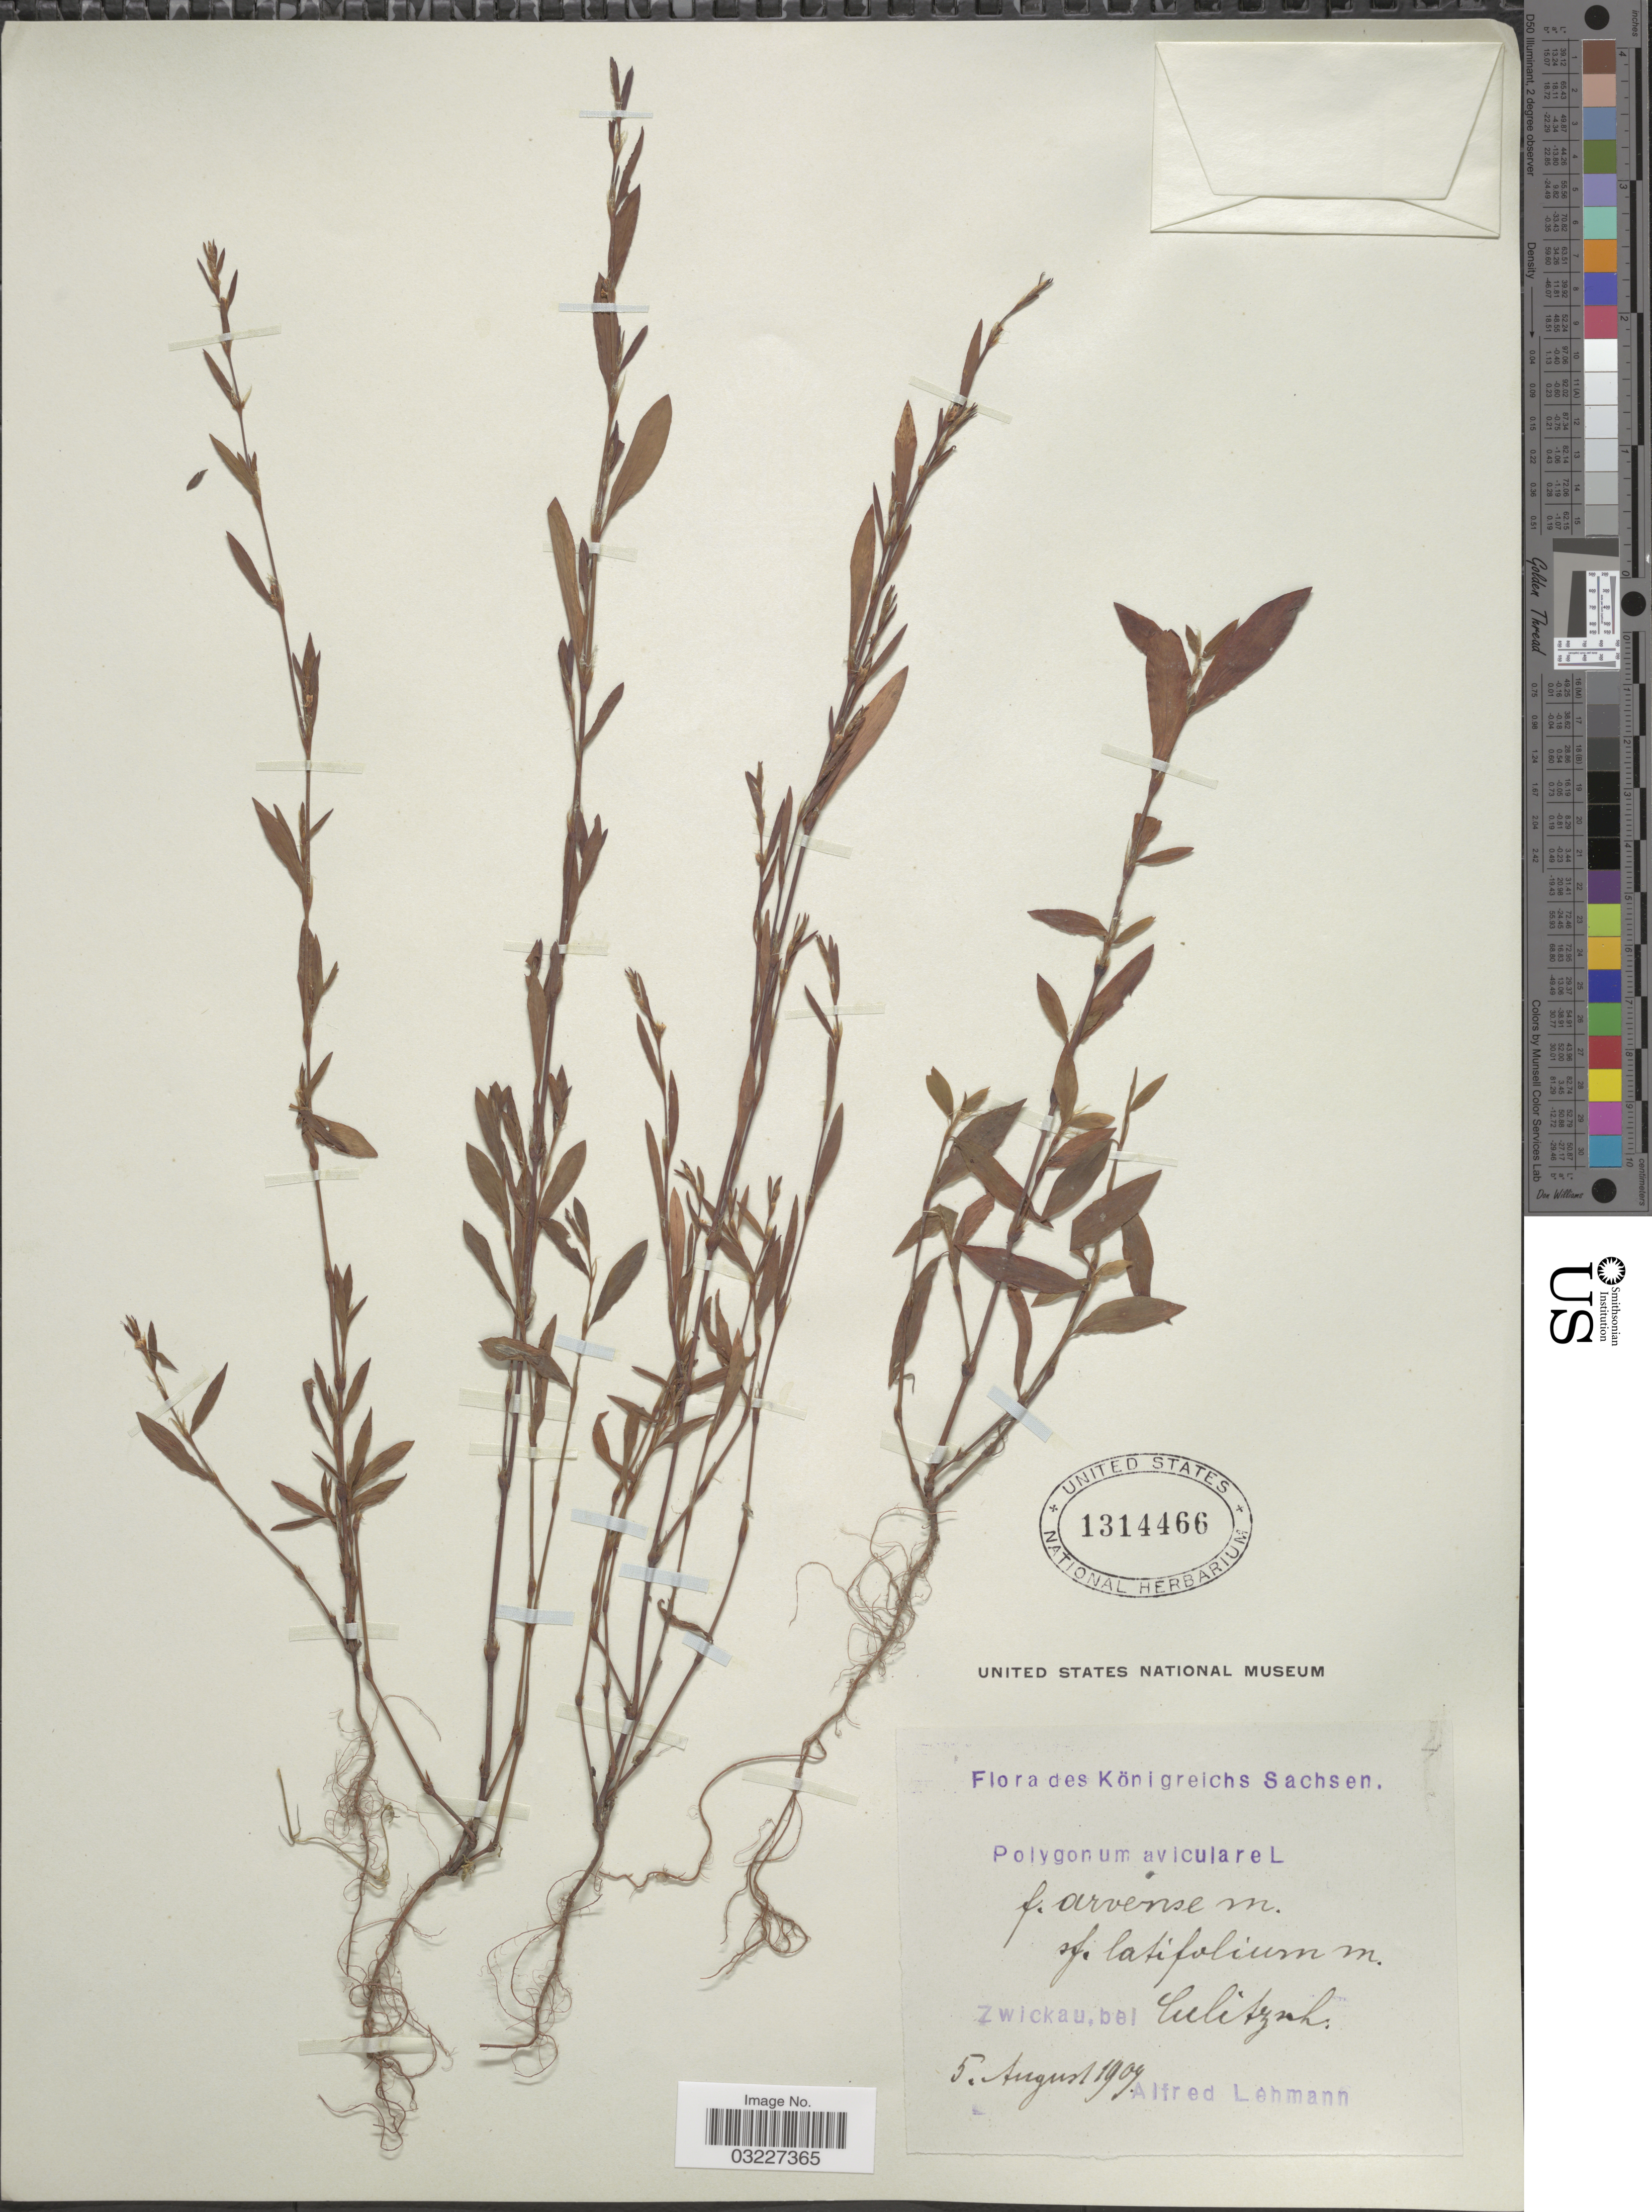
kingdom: Plantae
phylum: Tracheophyta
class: Magnoliopsida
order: Caryophyllales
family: Polygonaceae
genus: Polygonum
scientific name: Polygonum aviculare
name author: L.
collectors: A. Lehmann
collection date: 1909-08-05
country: Germany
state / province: Sachsen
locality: Königreichs Sachsen. Zwickau, bel Culitzreh [interpreted].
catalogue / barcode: US 1314466